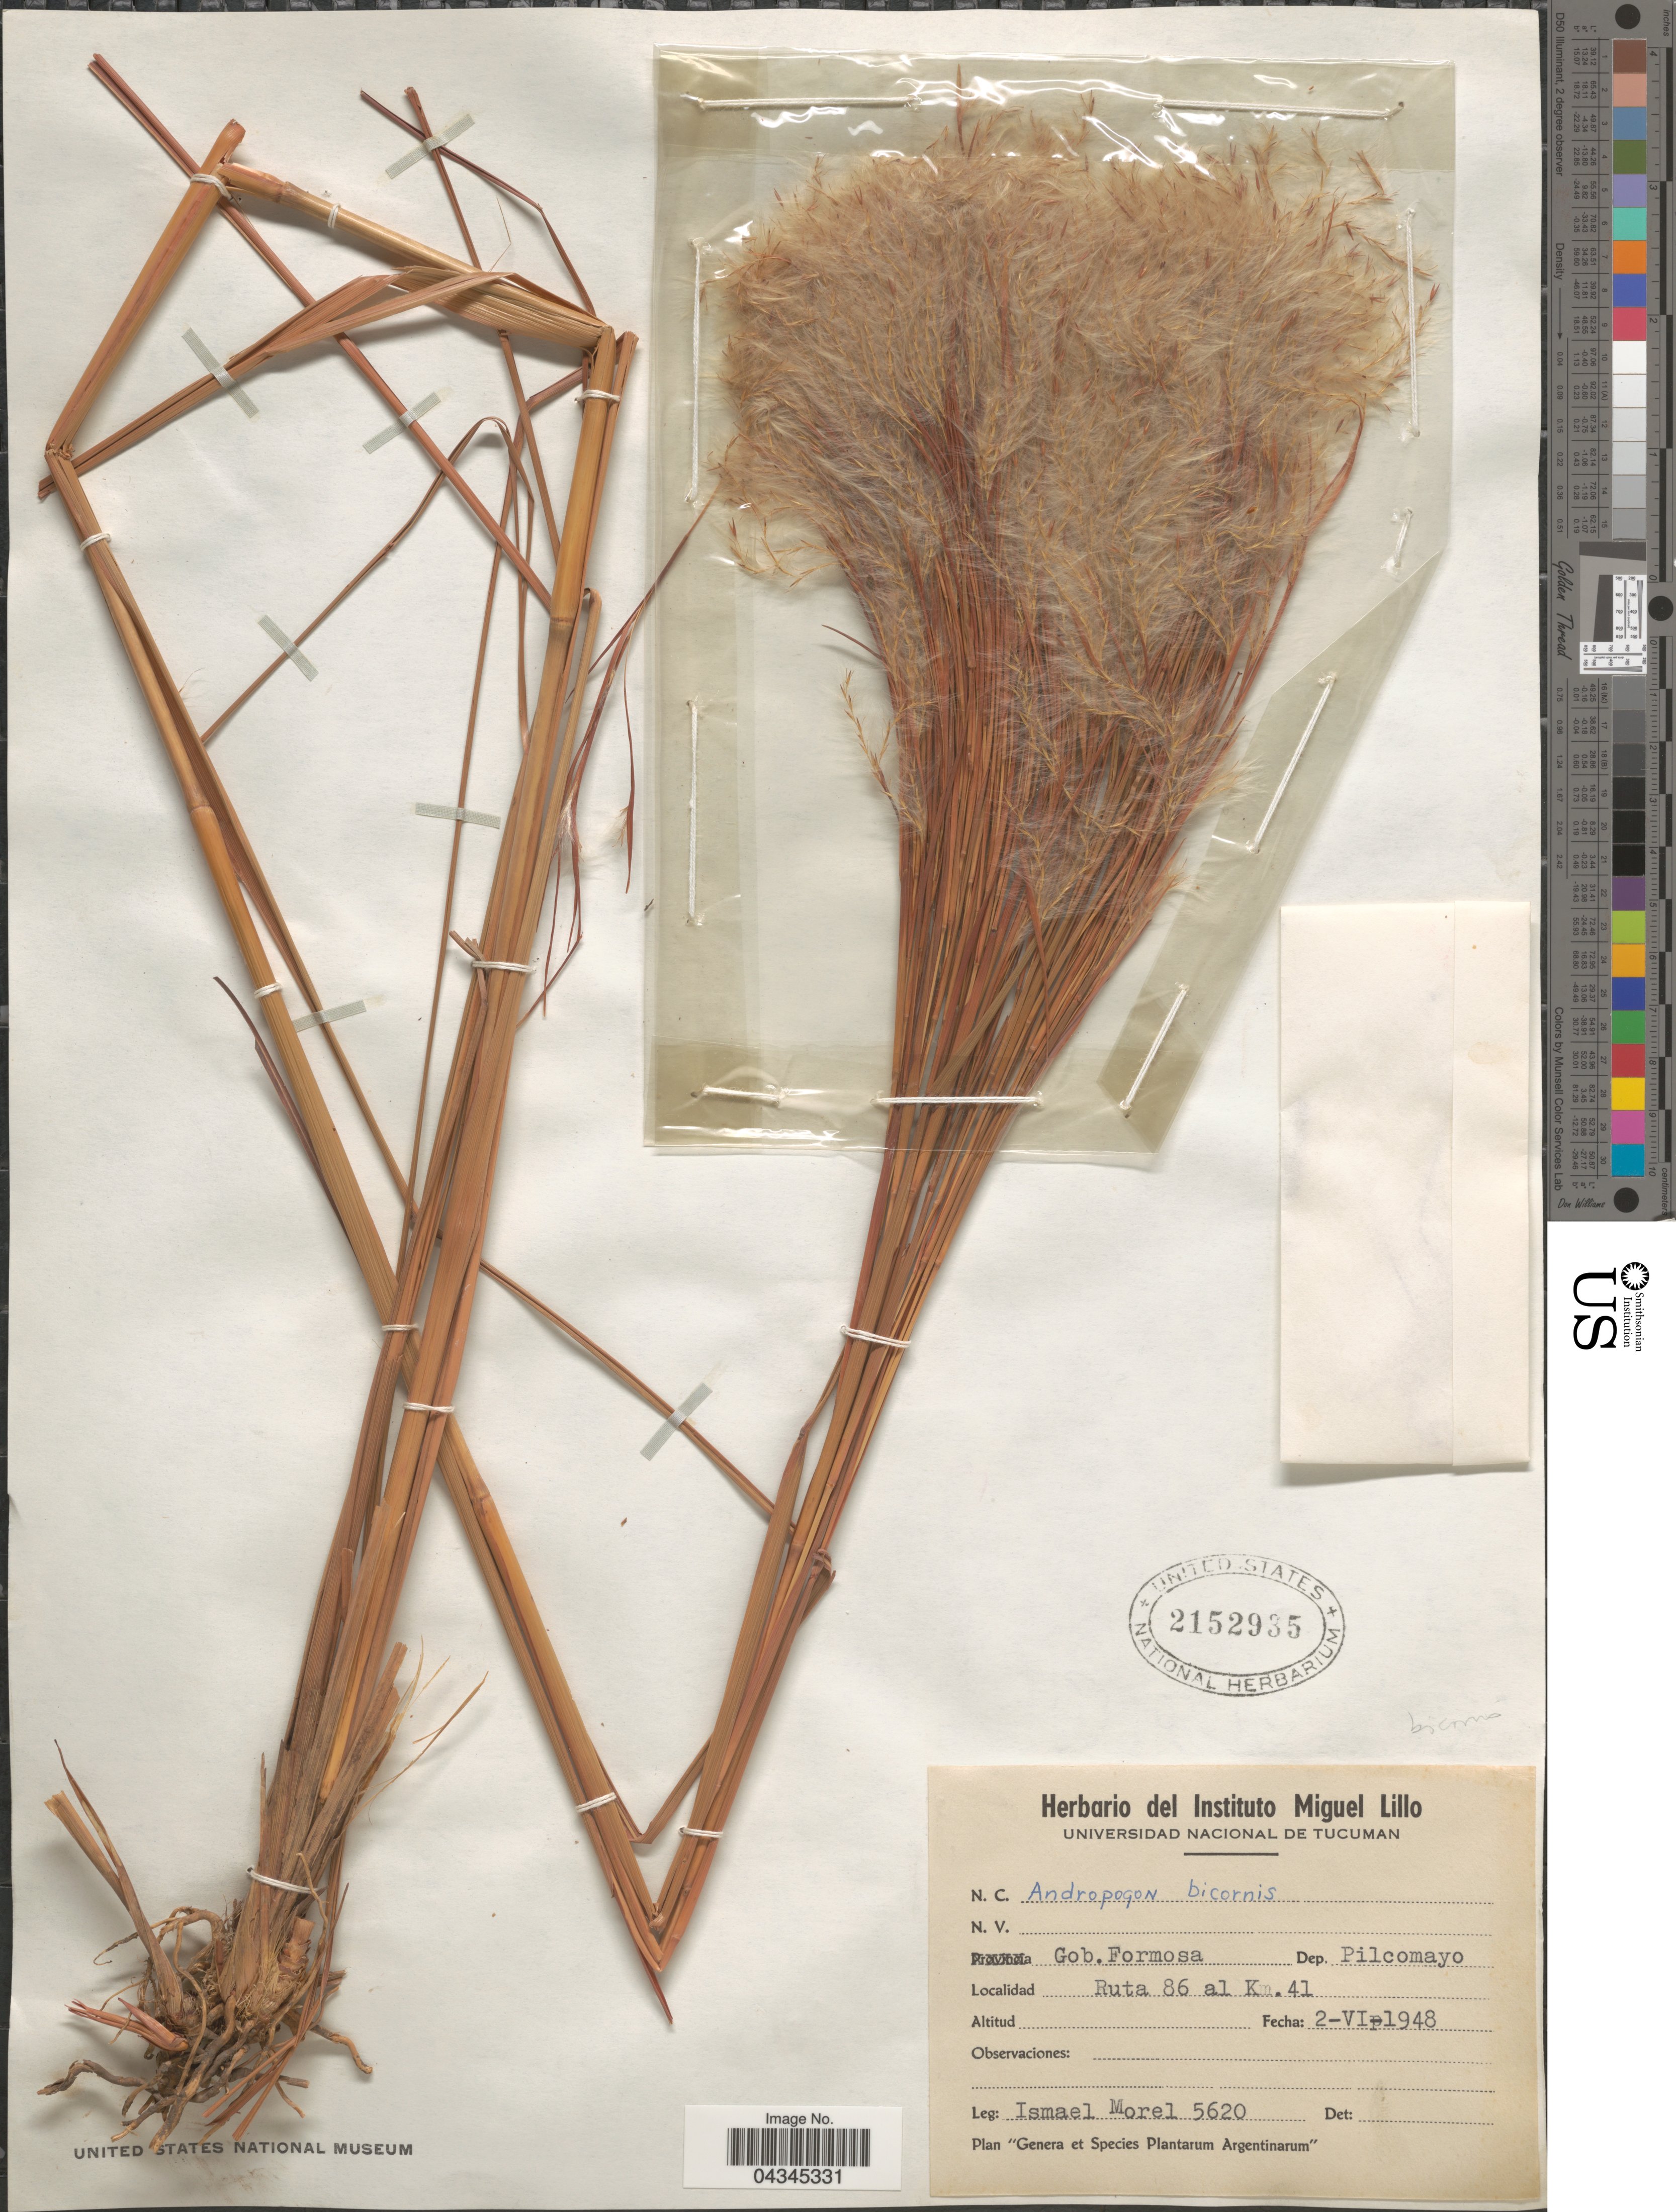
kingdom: Plantae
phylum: Tracheophyta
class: Liliopsida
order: Poales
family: Poaceae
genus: Andropogon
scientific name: Andropogon bicornis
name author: L.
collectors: I. Morel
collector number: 5620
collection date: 1948-06-02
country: Argentina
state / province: Formosa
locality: Gob. Formosa. Dep. Pilcomayo. Ruta 86 al Km. 41.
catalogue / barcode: US 2152935